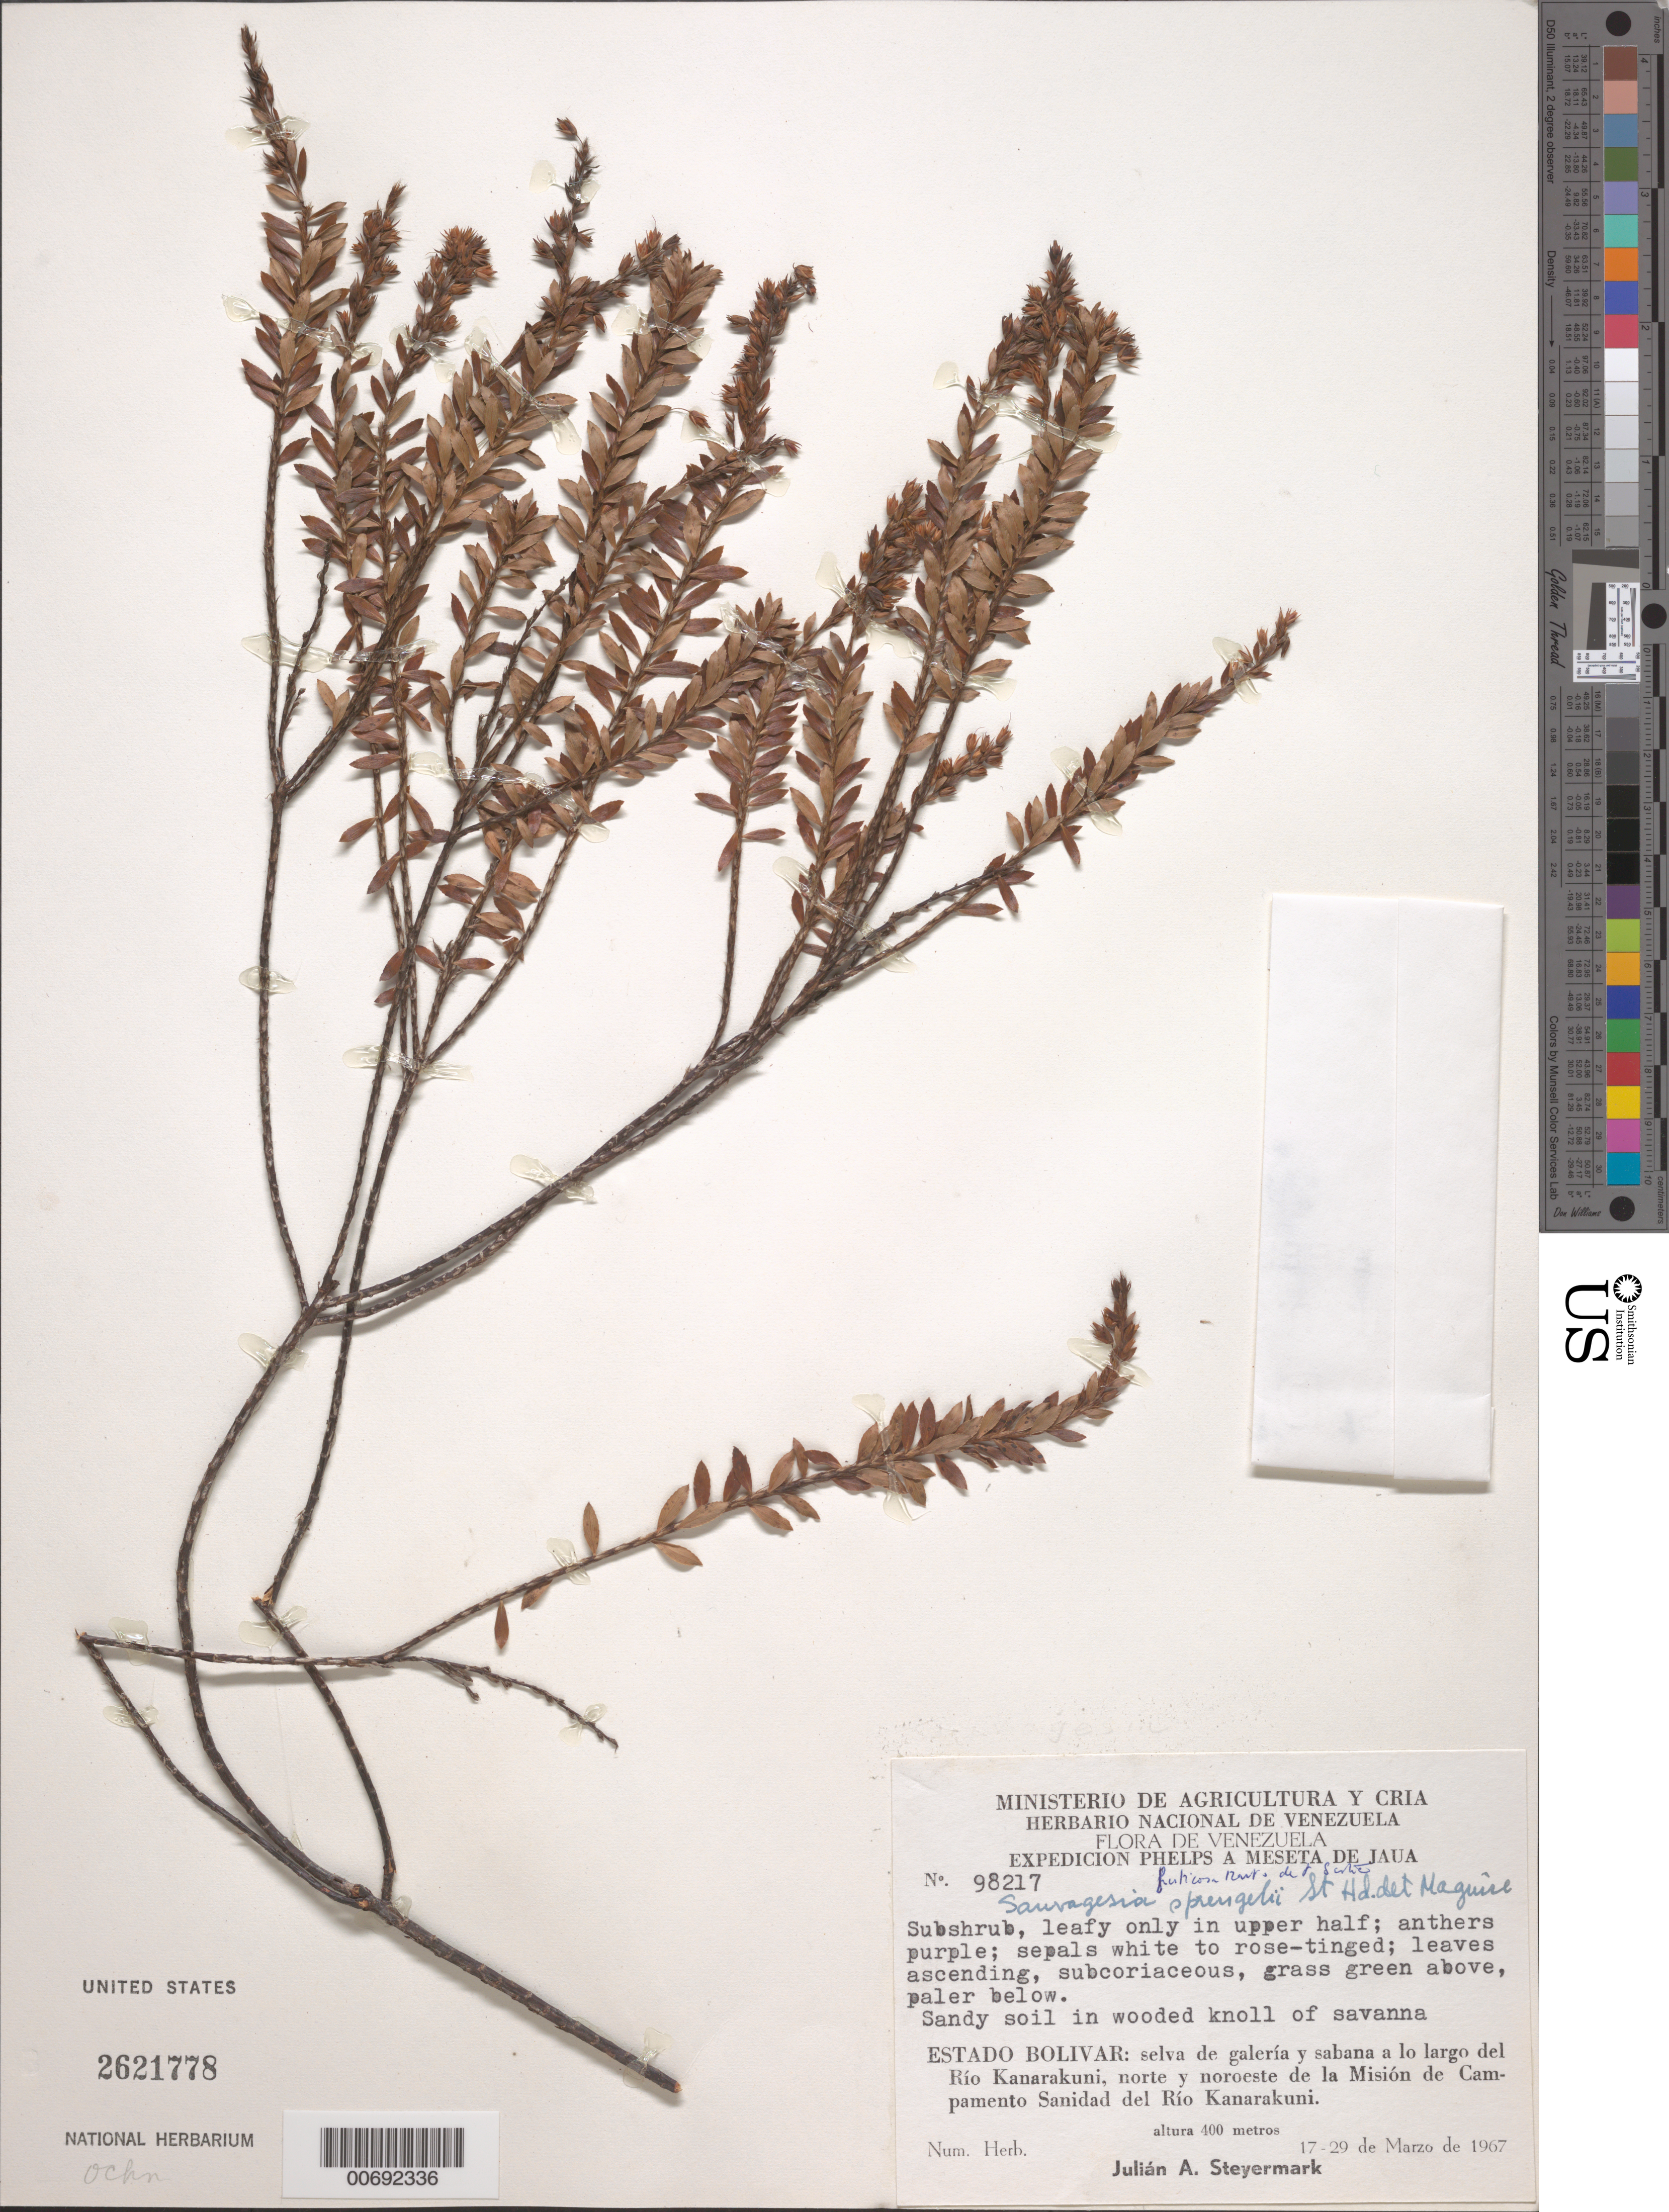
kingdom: Plantae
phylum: Tracheophyta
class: Magnoliopsida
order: Malpighiales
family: Ochnaceae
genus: Sauvagesia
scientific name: Sauvagesia fruticosa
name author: Mart.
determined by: Sastre, C. H. L.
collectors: J. Steyermark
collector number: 98217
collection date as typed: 17-Mar-67 to 29-Mar-67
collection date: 1967-03-17/1967-03-29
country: Venezuela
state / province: Bolívar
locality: Río Kanarakuni, N and NW of Mision de Campamento Sanidad del Río Kanarakuni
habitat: Sandy soil in wooded knoll of savanna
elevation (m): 400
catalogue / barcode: US 2621778